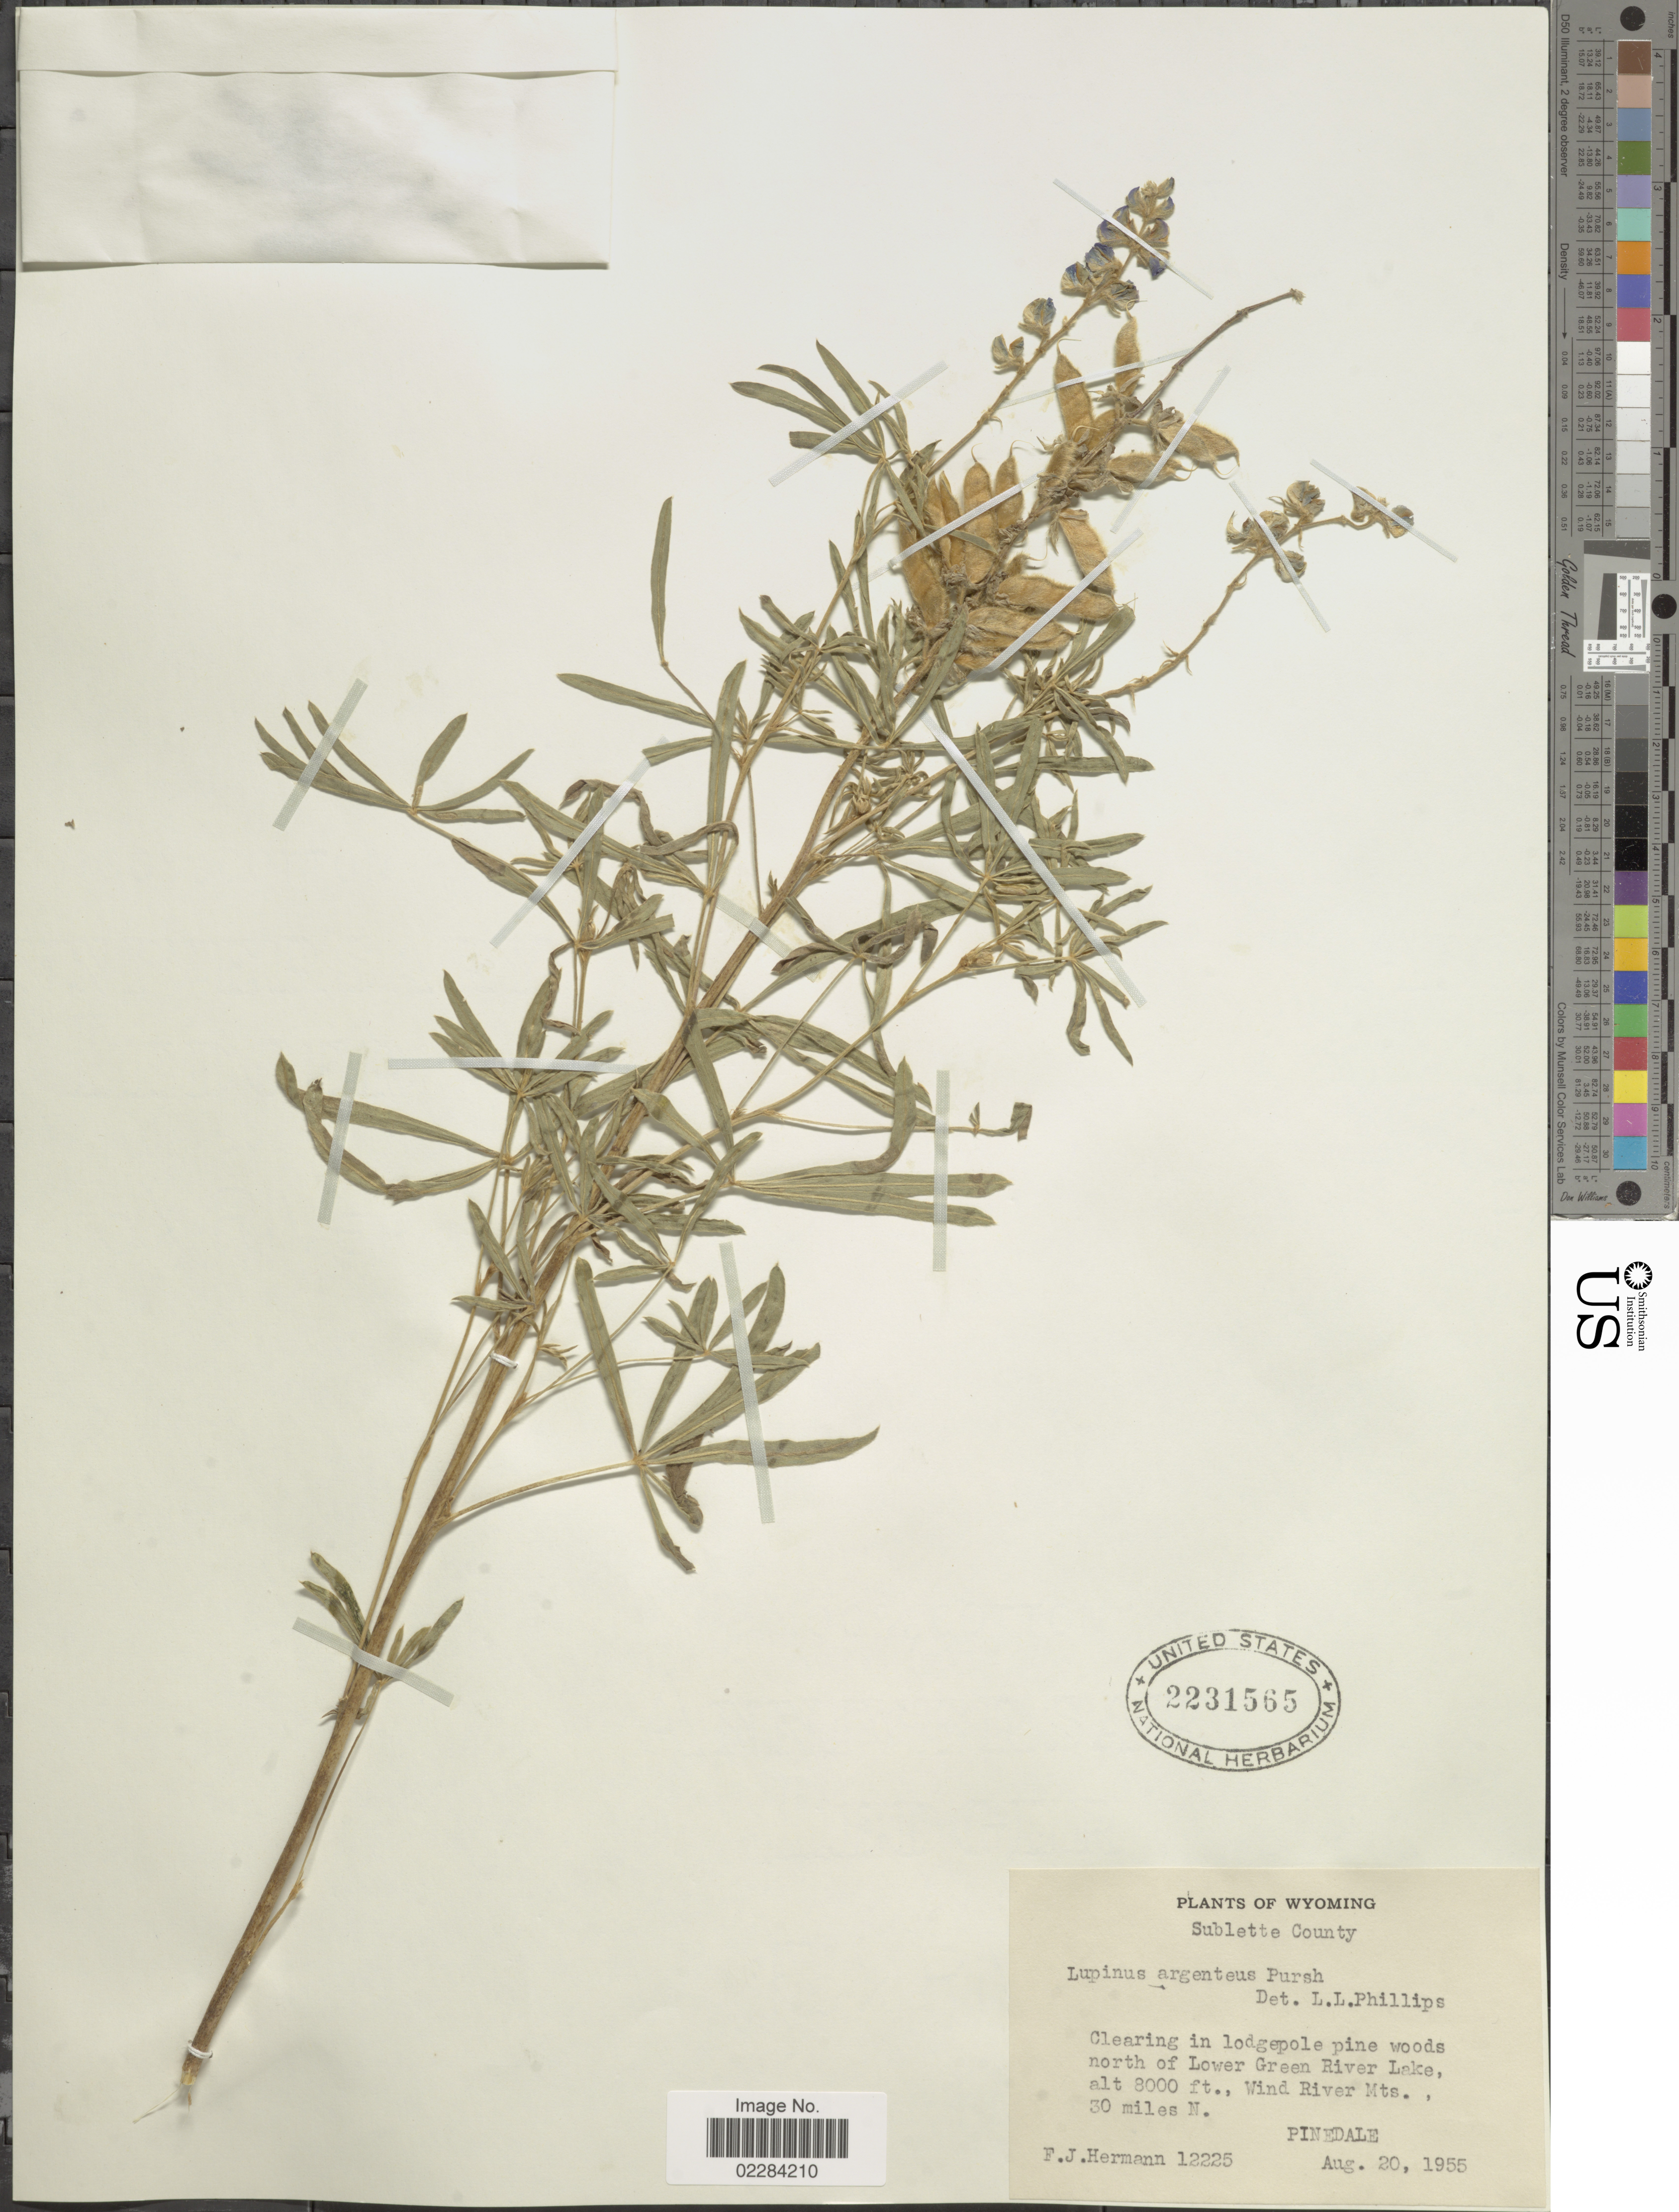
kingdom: Plantae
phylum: Tracheophyta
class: Magnoliopsida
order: Fabales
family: Fabaceae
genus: Lupinus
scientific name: Lupinus argenteus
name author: Pursh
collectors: F. J. Hermann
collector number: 12225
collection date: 1955-08-20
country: United States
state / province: Wyoming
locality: Sublette County. Cearing in lodgepole pine woods north of Lower Green River Lake, Wind River Mts. 30 miles N. Pinedale.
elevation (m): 2438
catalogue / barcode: US 2231565